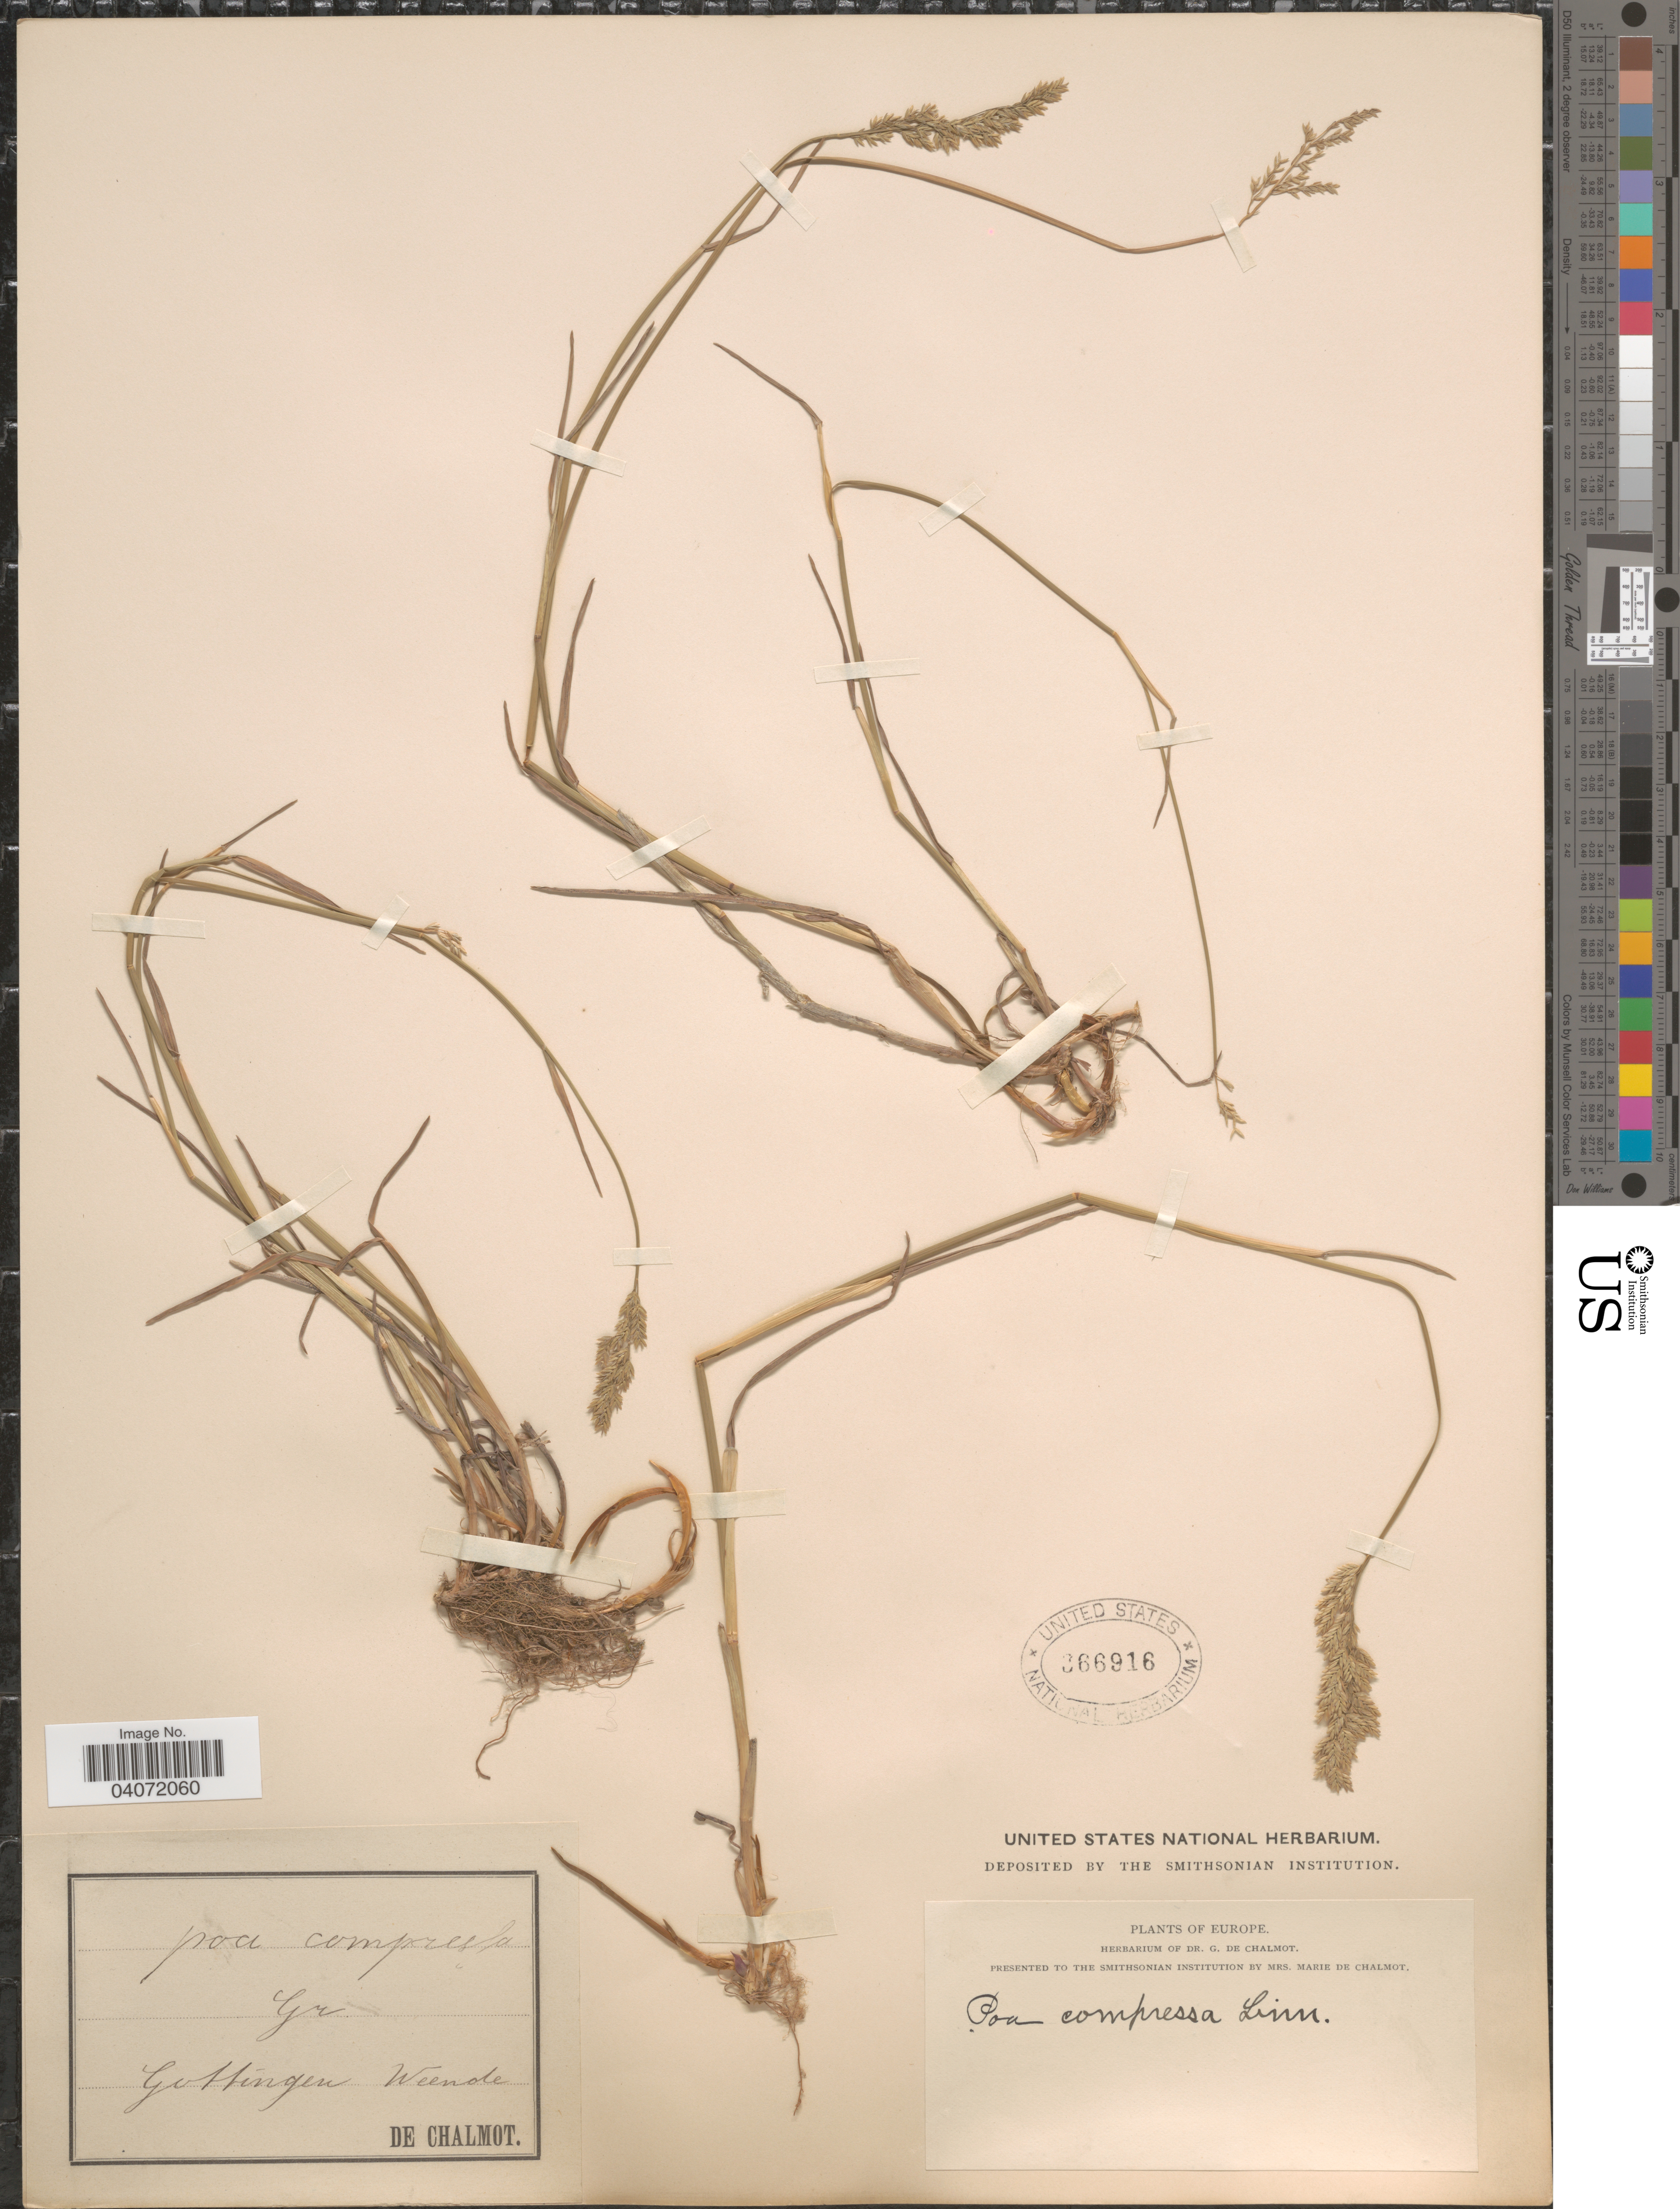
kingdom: Plantae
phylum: Tracheophyta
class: Liliopsida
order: Poales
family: Poaceae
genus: Poa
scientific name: Poa compressa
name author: L.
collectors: G. de Chalmot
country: Germany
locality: Gottingen Weende. Europe.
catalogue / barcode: US 366916